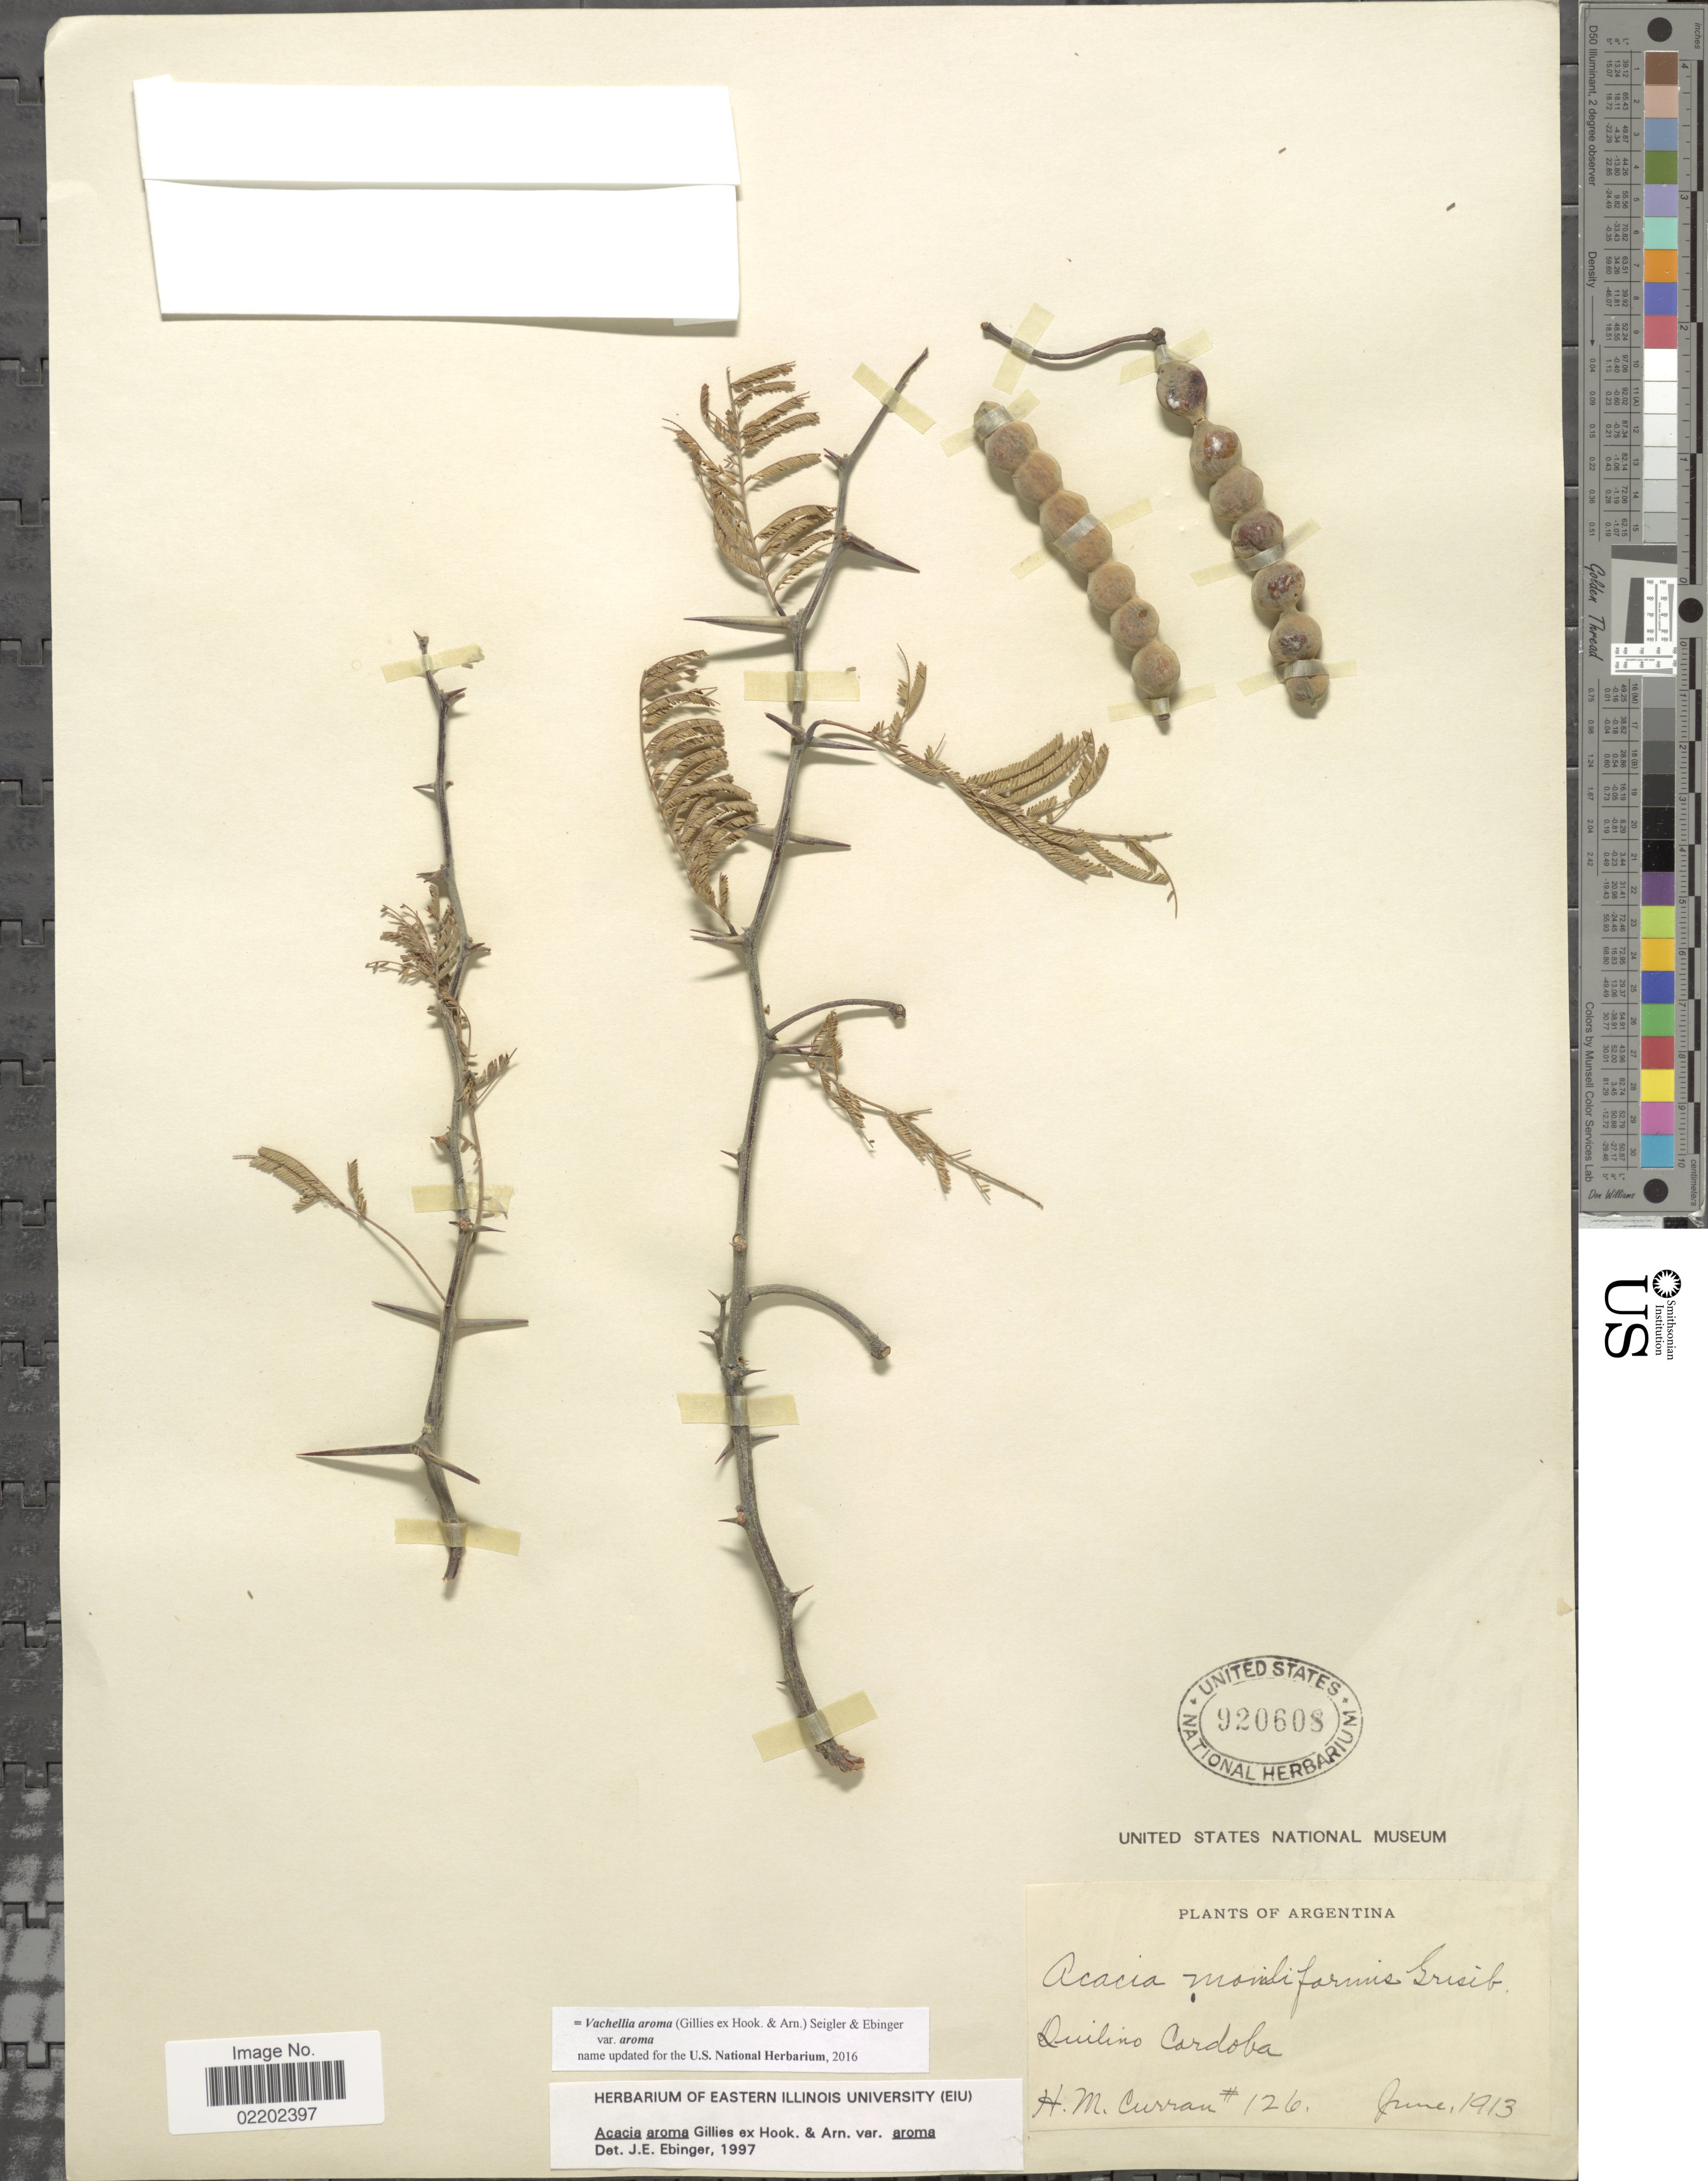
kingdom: Plantae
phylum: Tracheophyta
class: Magnoliopsida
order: Fabales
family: Fabaceae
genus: Vachellia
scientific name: Vachellia aroma var. aroma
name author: (Gillies ex Hook. & Arn.) Seigler & Ebinger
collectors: H. M. Curran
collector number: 126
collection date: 1913-06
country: Argentina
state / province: Cordoba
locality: Quilino Cordoba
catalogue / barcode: US 920608